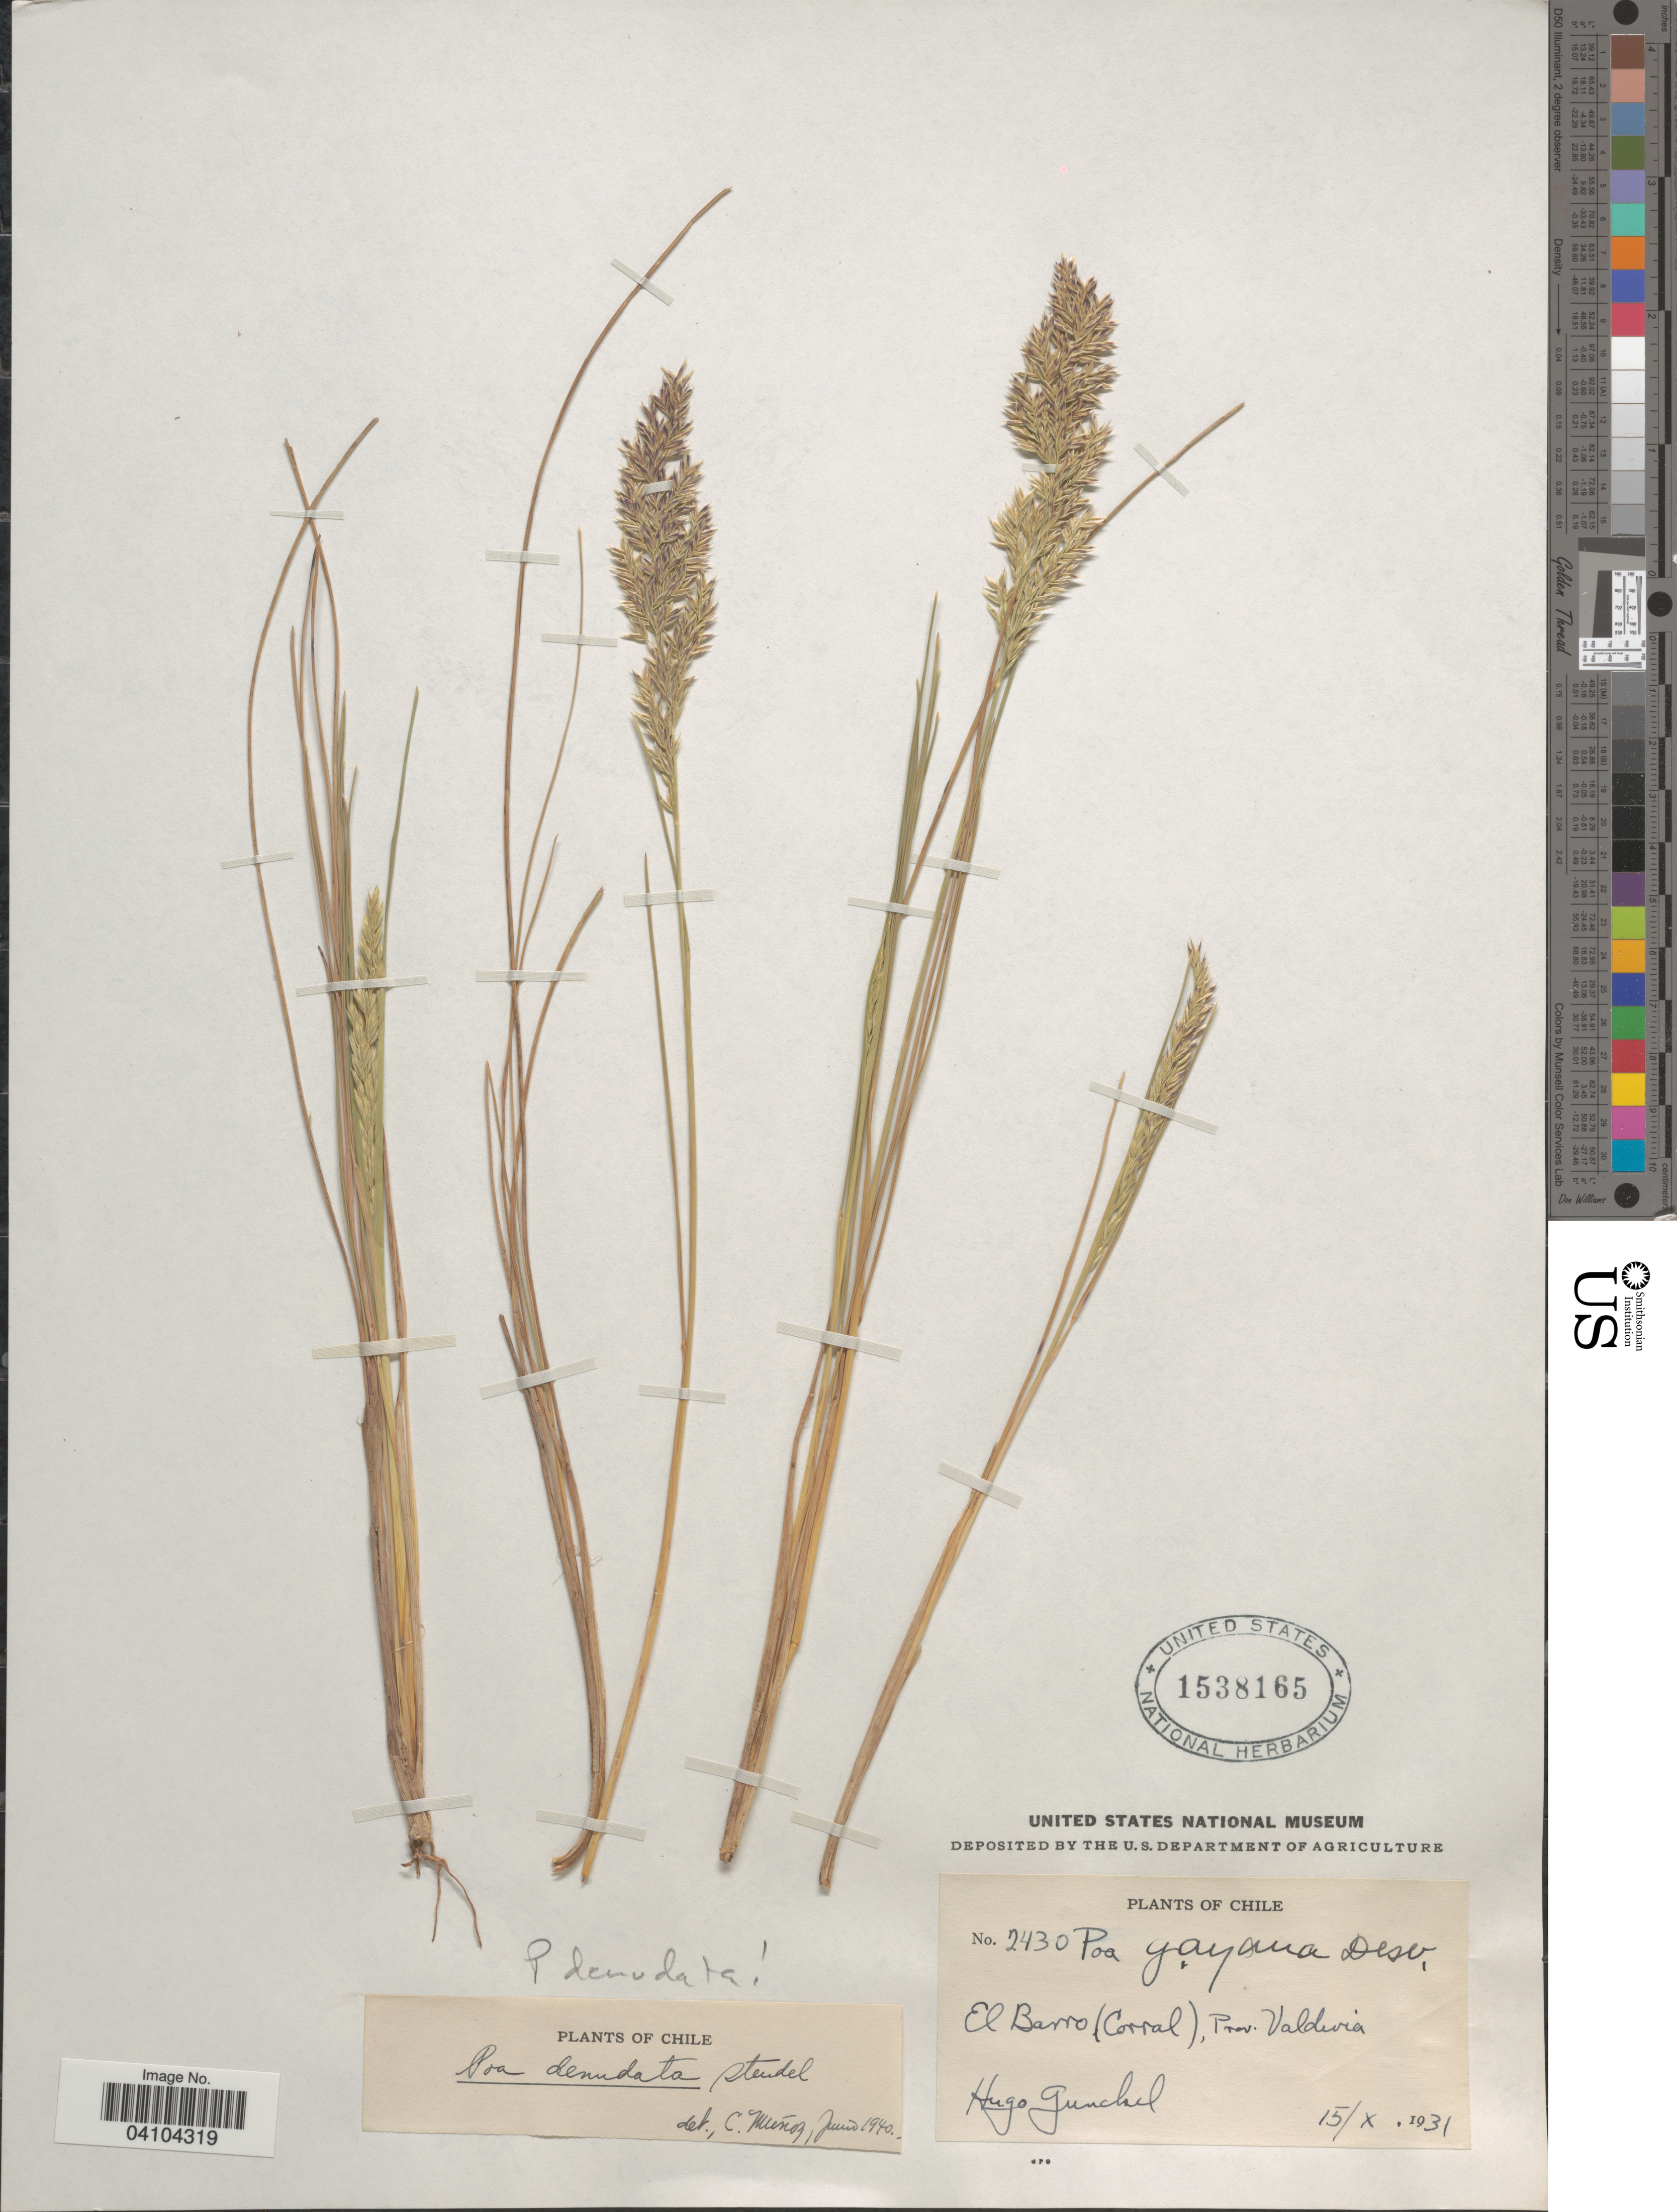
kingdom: Plantae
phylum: Tracheophyta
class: Liliopsida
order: Poales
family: Poaceae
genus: Poa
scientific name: Poa dentata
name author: Torr.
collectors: H. Gunckel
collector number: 2430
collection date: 1931-10-15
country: Chile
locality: El Barro (Corral), Prov. Valdivia.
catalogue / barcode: US 1538165